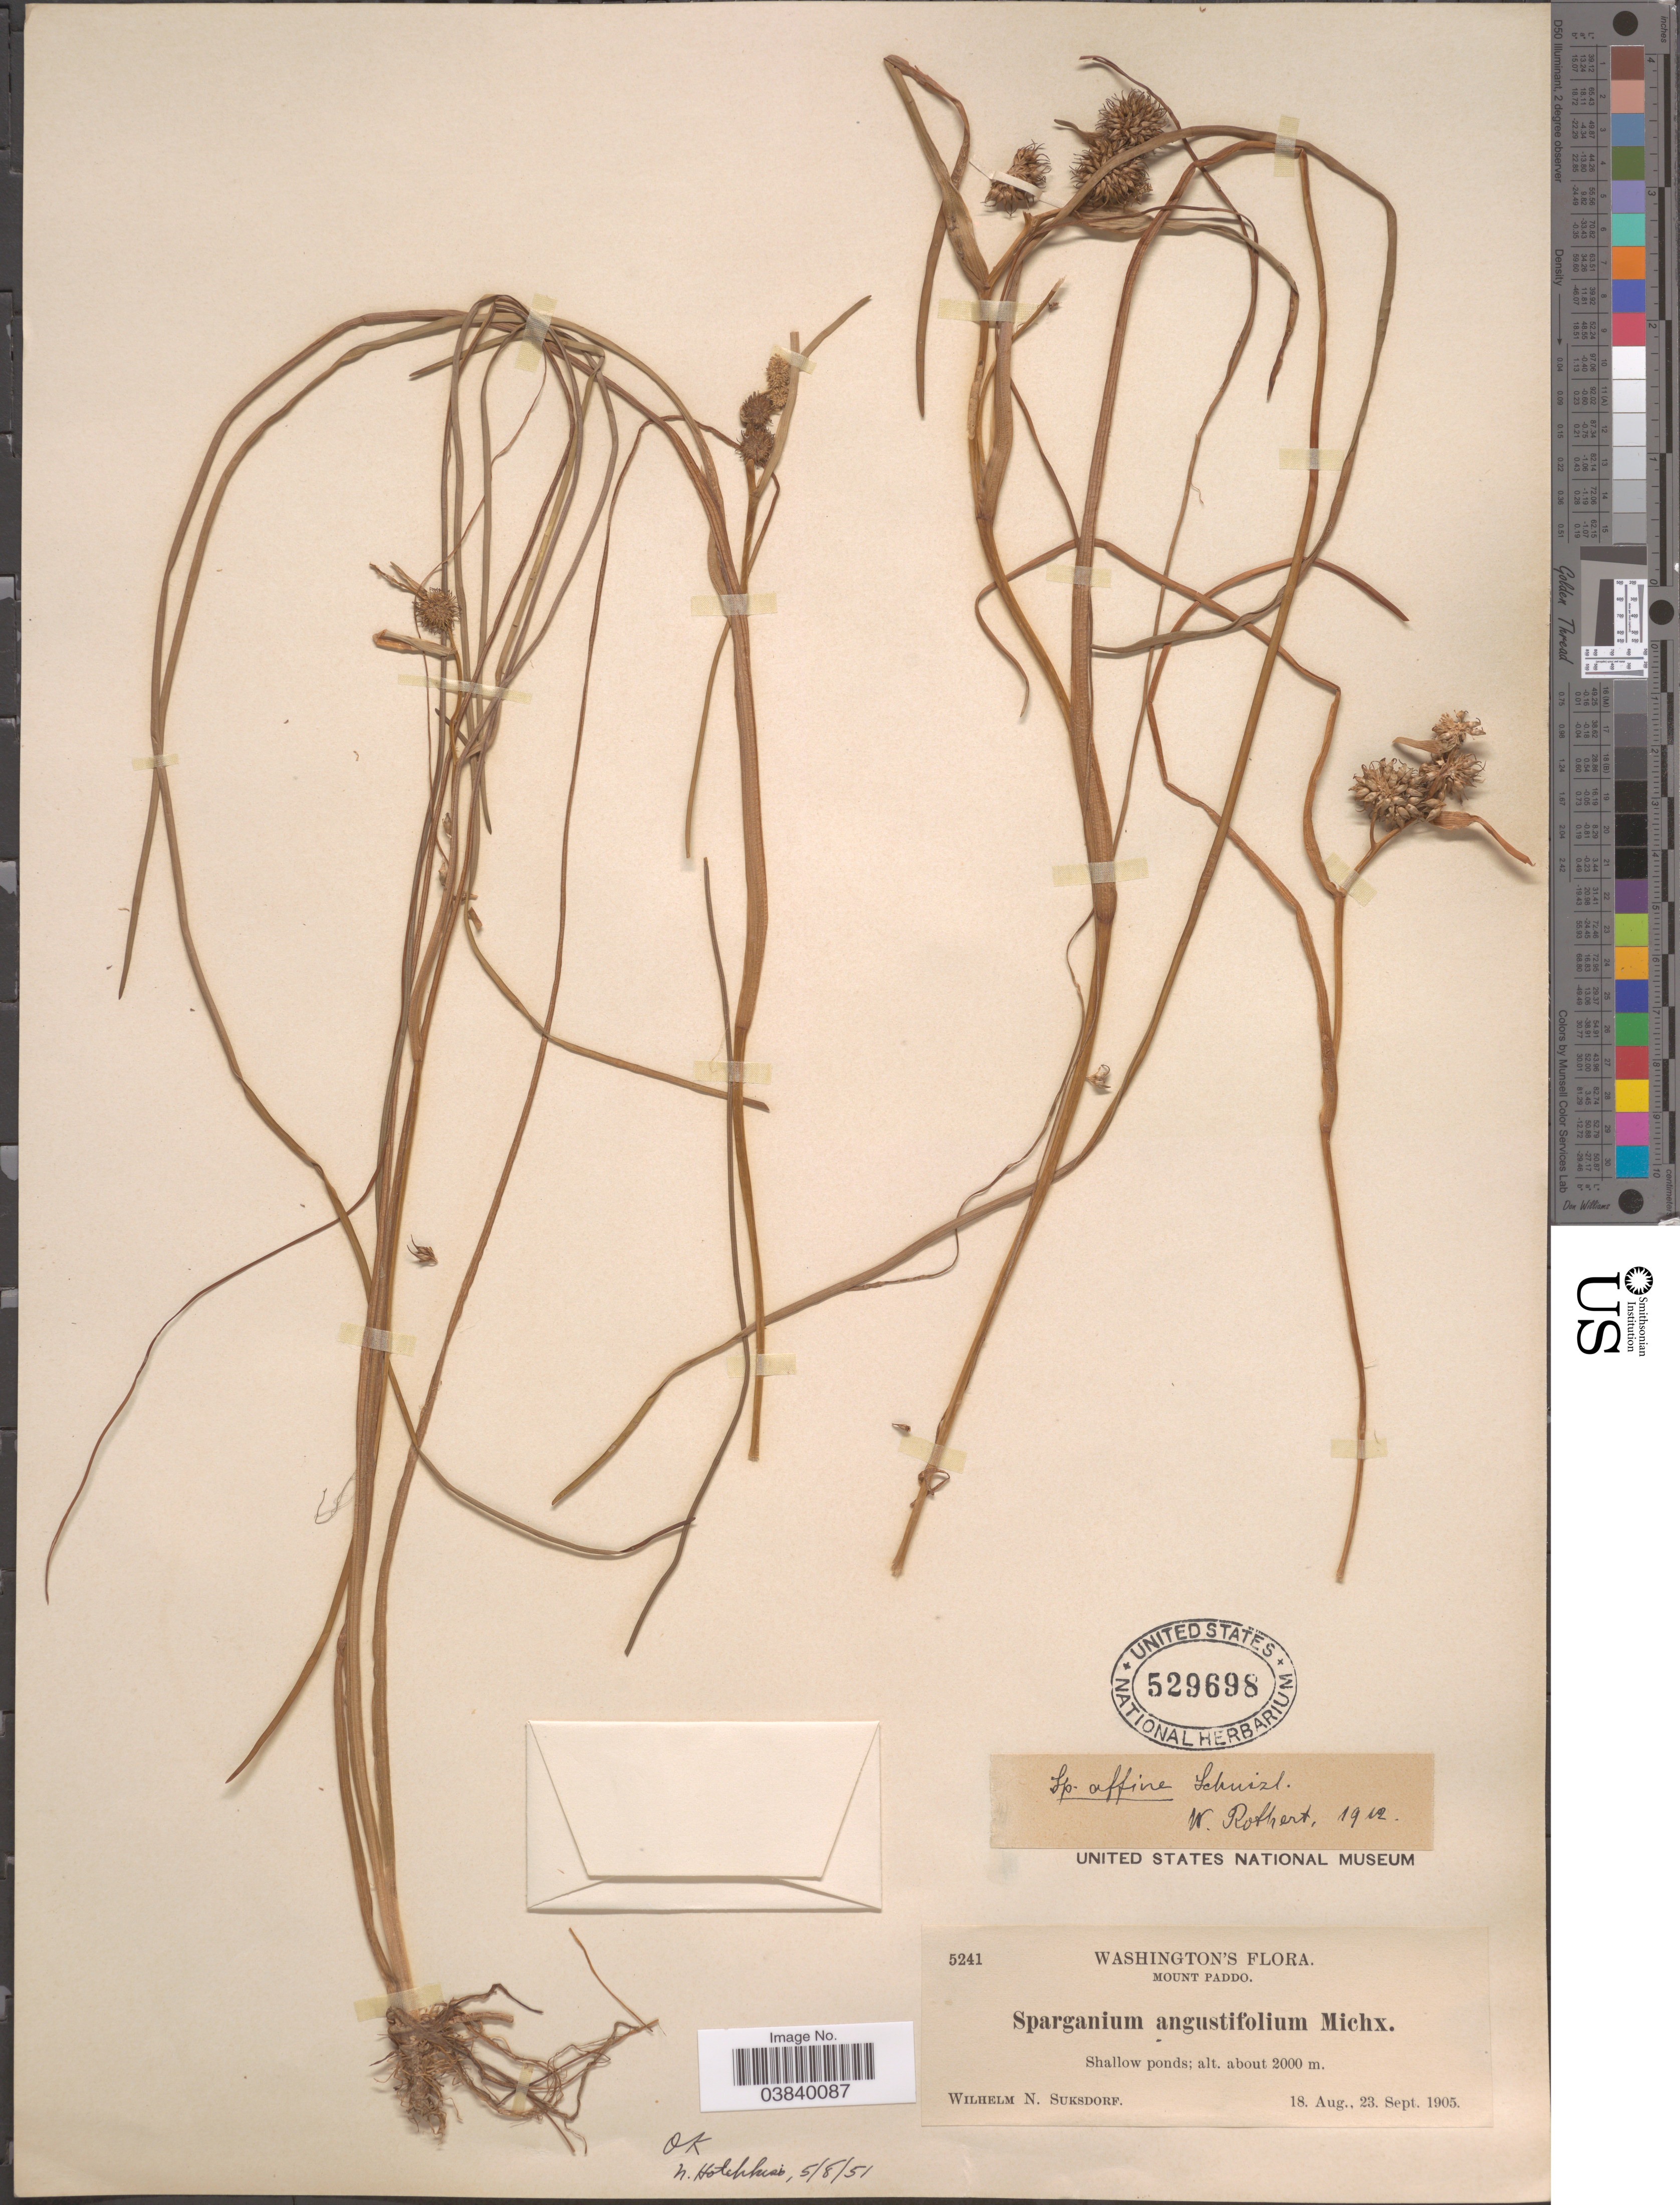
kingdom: Plantae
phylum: Tracheophyta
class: Liliopsida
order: Poales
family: Typhaceae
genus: Sparganium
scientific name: Sparganium angustifolium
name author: Michx.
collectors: W. N. Suksdorf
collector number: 5241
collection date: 1905-08-18/1905-09-23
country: United States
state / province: Washington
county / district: Skamania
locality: Mount Paddo. Shallow ponds.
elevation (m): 2000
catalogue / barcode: US 529698